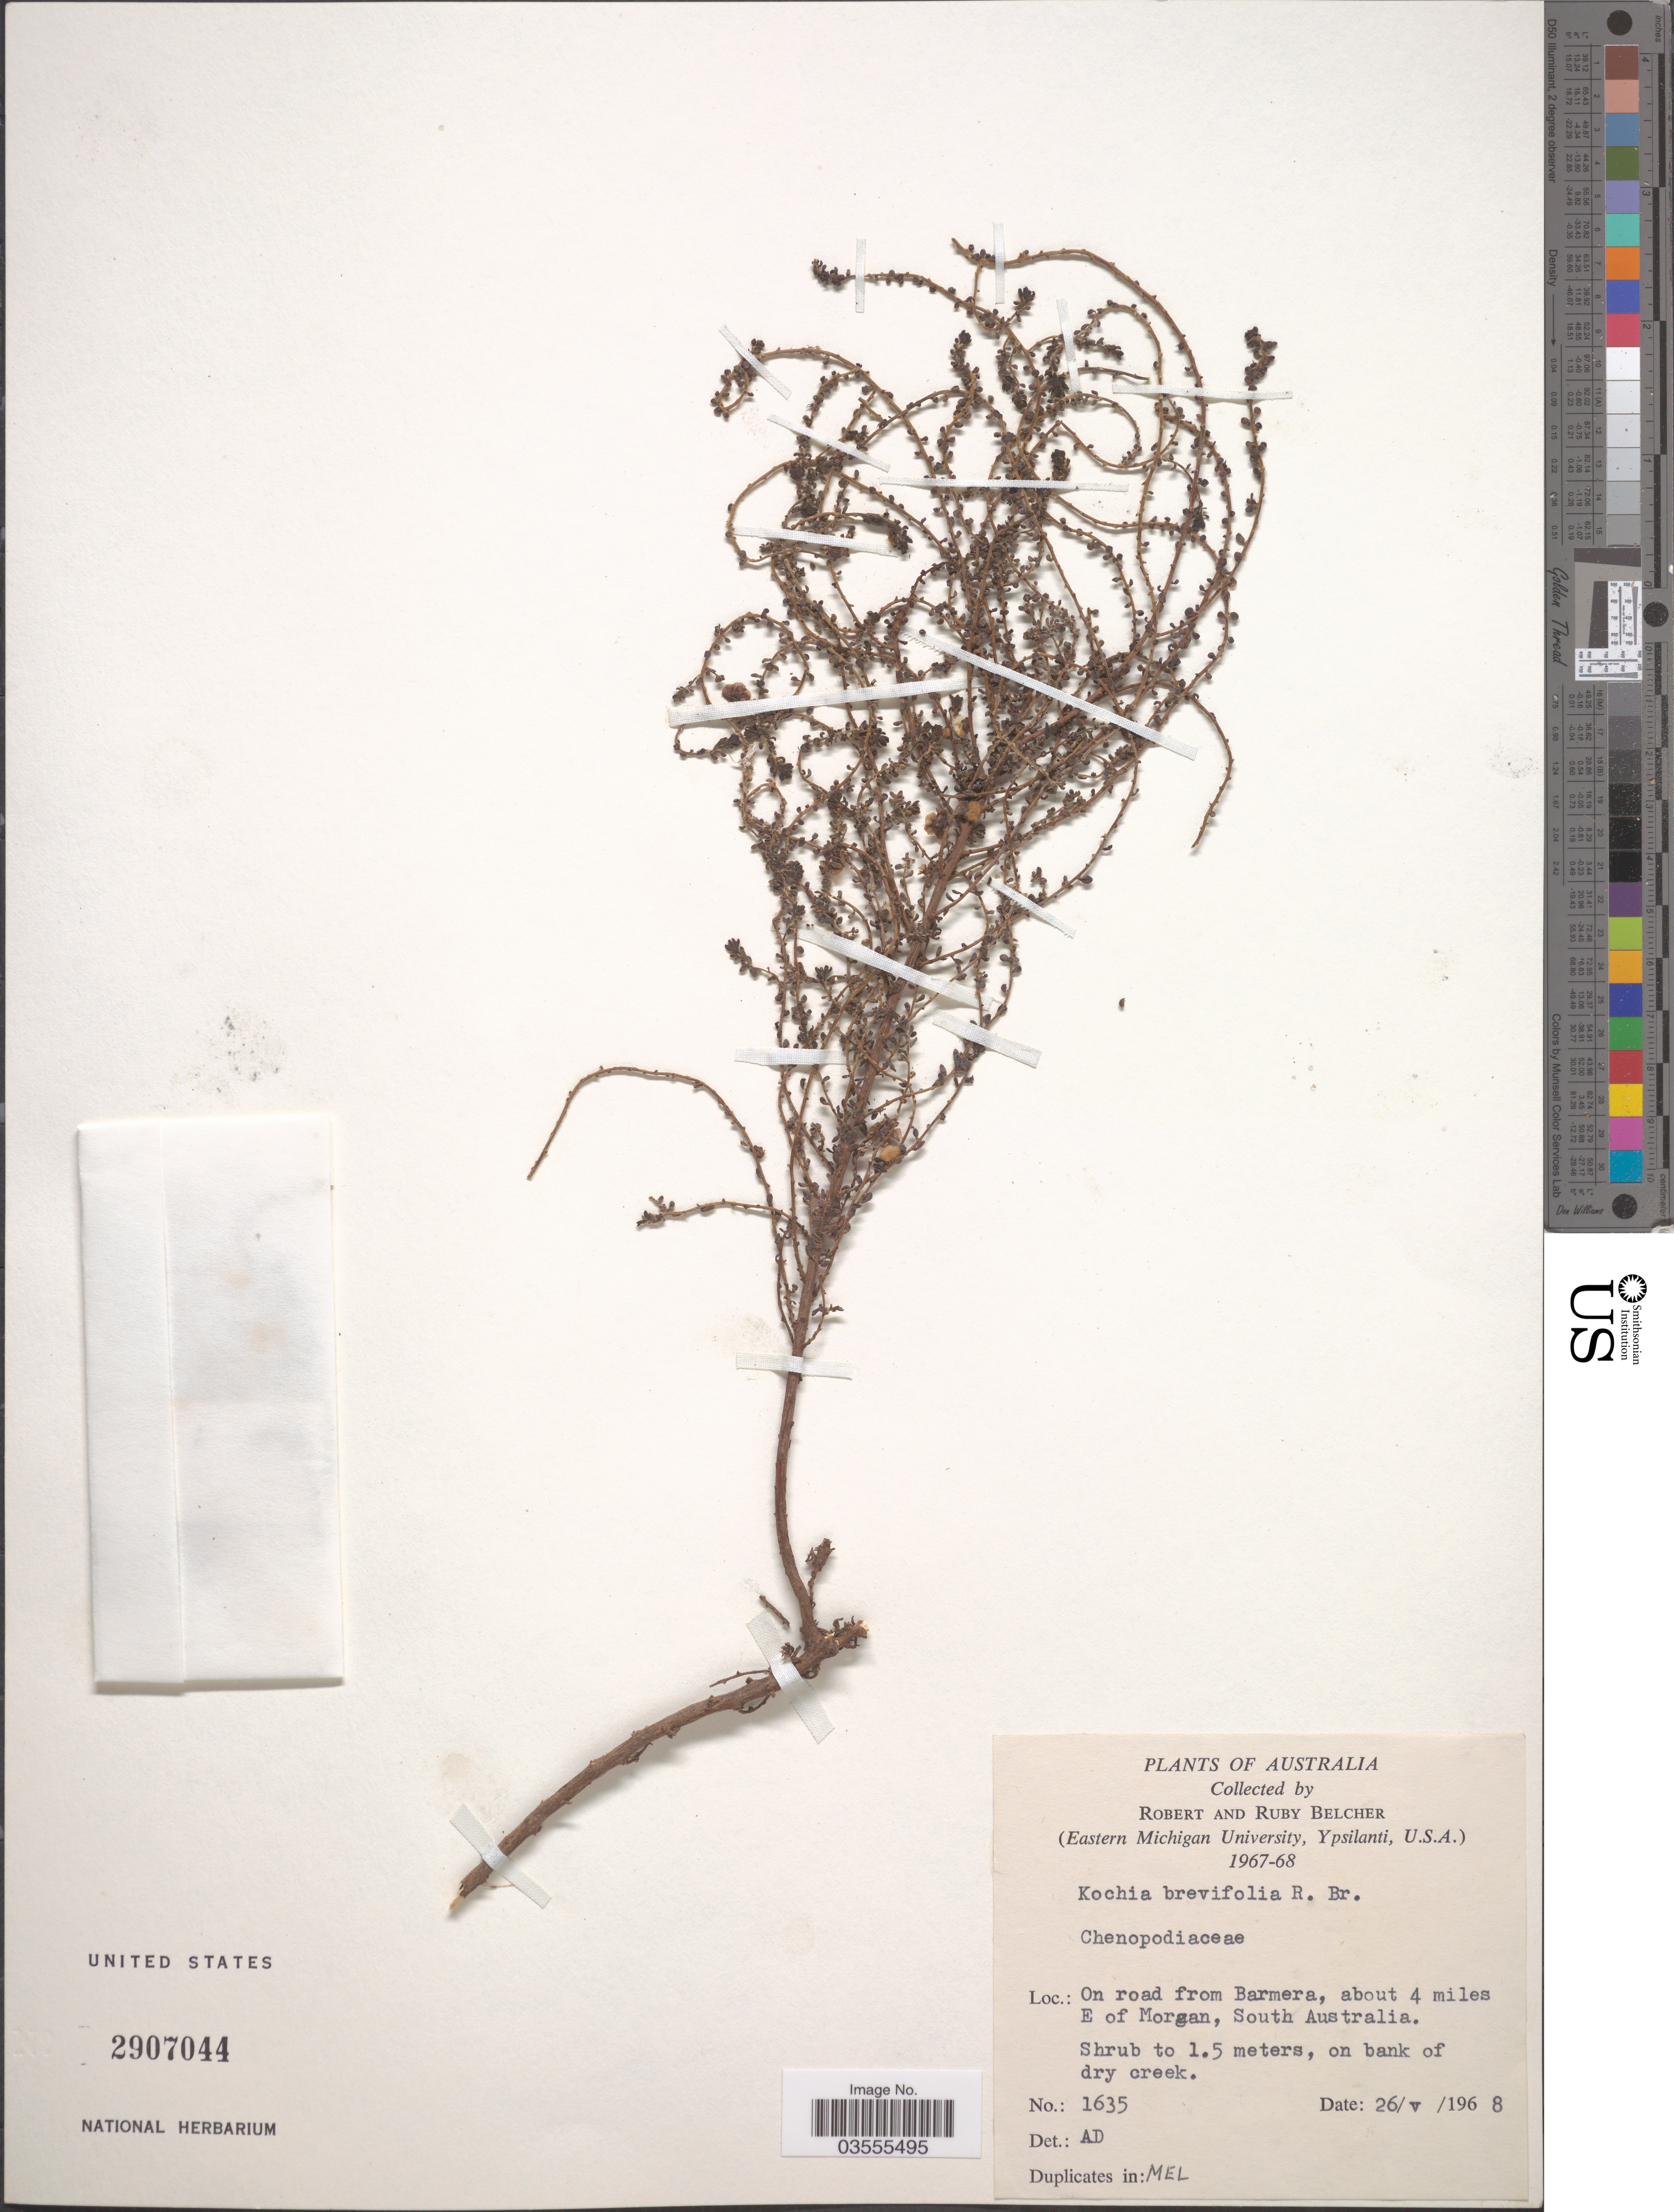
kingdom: Plantae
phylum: Tracheophyta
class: Magnoliopsida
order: Caryophyllales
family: Amaranthaceae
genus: Maireana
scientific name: Maireana brevifolia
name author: (R. Br.) Paul G. Wilson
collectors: R. Belcher & R. Belcher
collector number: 1635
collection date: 1968-05-26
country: Australia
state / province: South Australia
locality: On road from Barmera, about 4 miles E of Morgan.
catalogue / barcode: US 2907044